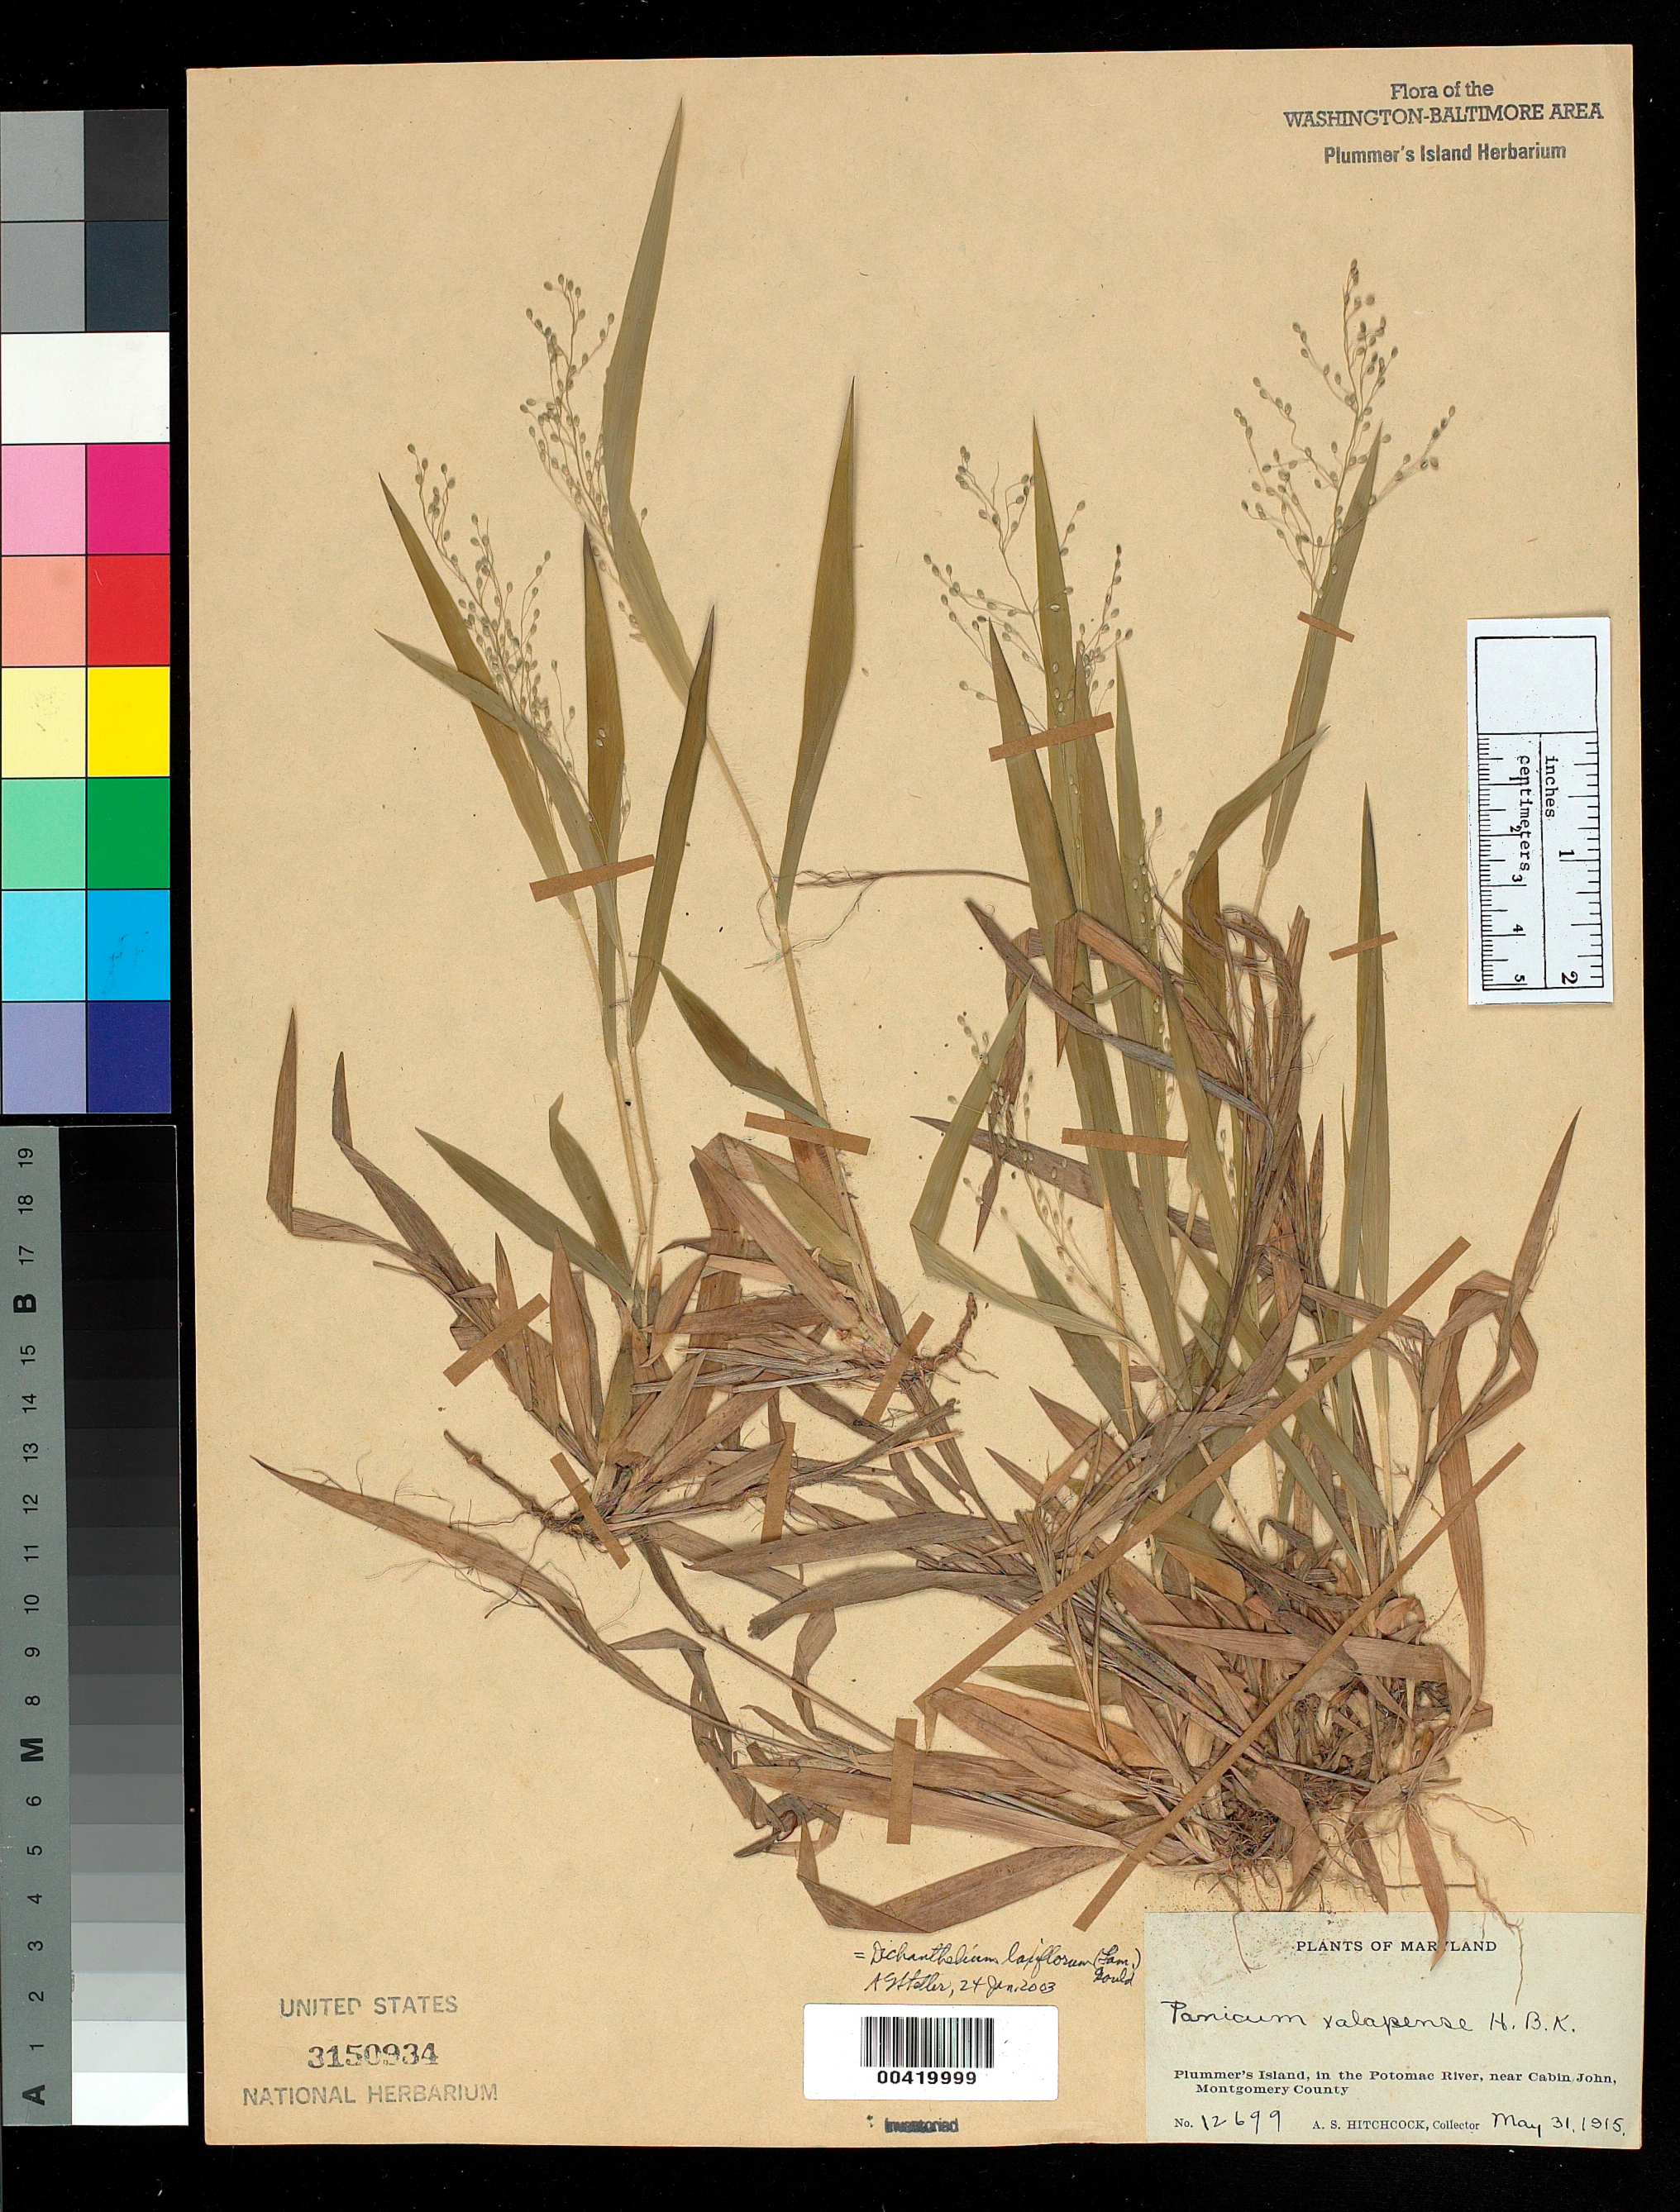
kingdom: Plantae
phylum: Tracheophyta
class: Liliopsida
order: Poales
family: Poaceae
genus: Dichanthelium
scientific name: Dichanthelium laxiflorum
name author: (Lam.) Gould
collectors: A. S. Hitchcock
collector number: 12699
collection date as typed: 31 May 1915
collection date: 1915-05-31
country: United States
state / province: Maryland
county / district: Montgomery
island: Plummers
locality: Plummer's Island C. & O. Canal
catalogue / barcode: US 3150934